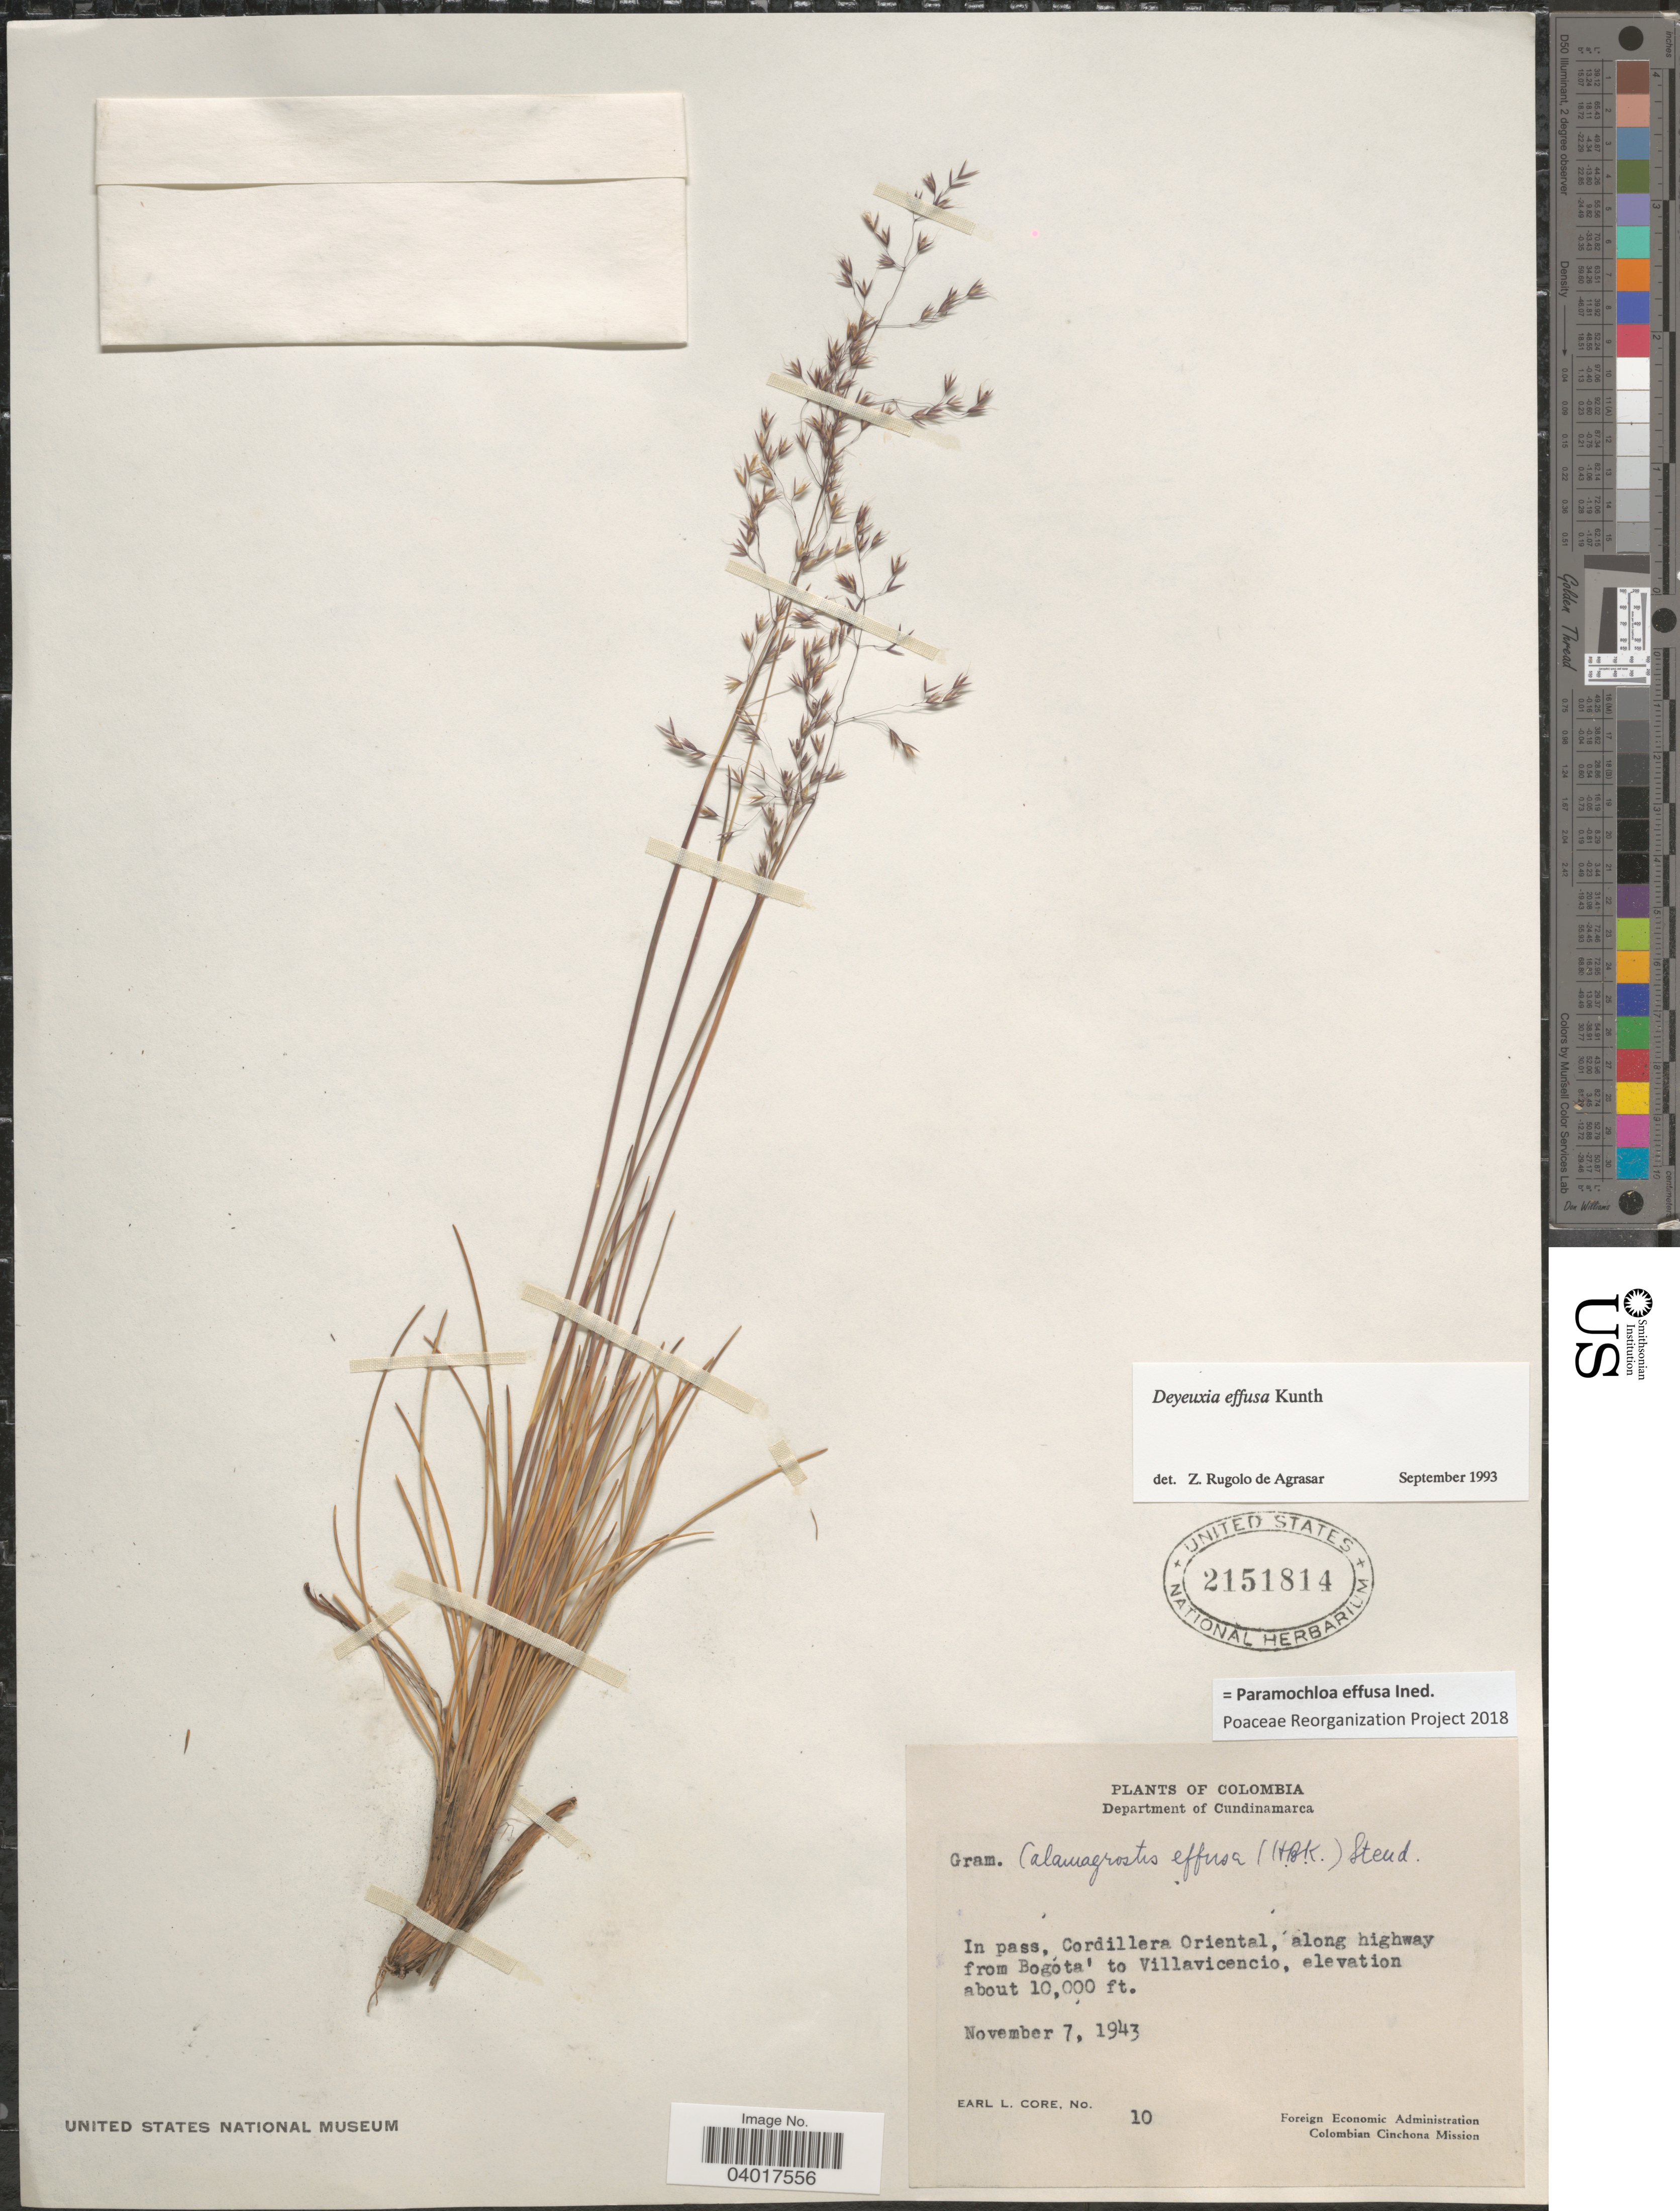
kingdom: Plantae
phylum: Tracheophyta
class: Liliopsida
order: Poales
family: Poaceae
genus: Paramochloa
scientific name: Paramochloa effusa ined.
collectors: E. L. Core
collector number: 10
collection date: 1943-11-07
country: Colombia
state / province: Cundinamarca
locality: Department of Cundinamarca. In pass, Cordillera Oriental, along highway from Bogota' to Villavicencio.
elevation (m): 3048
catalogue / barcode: US 2151814